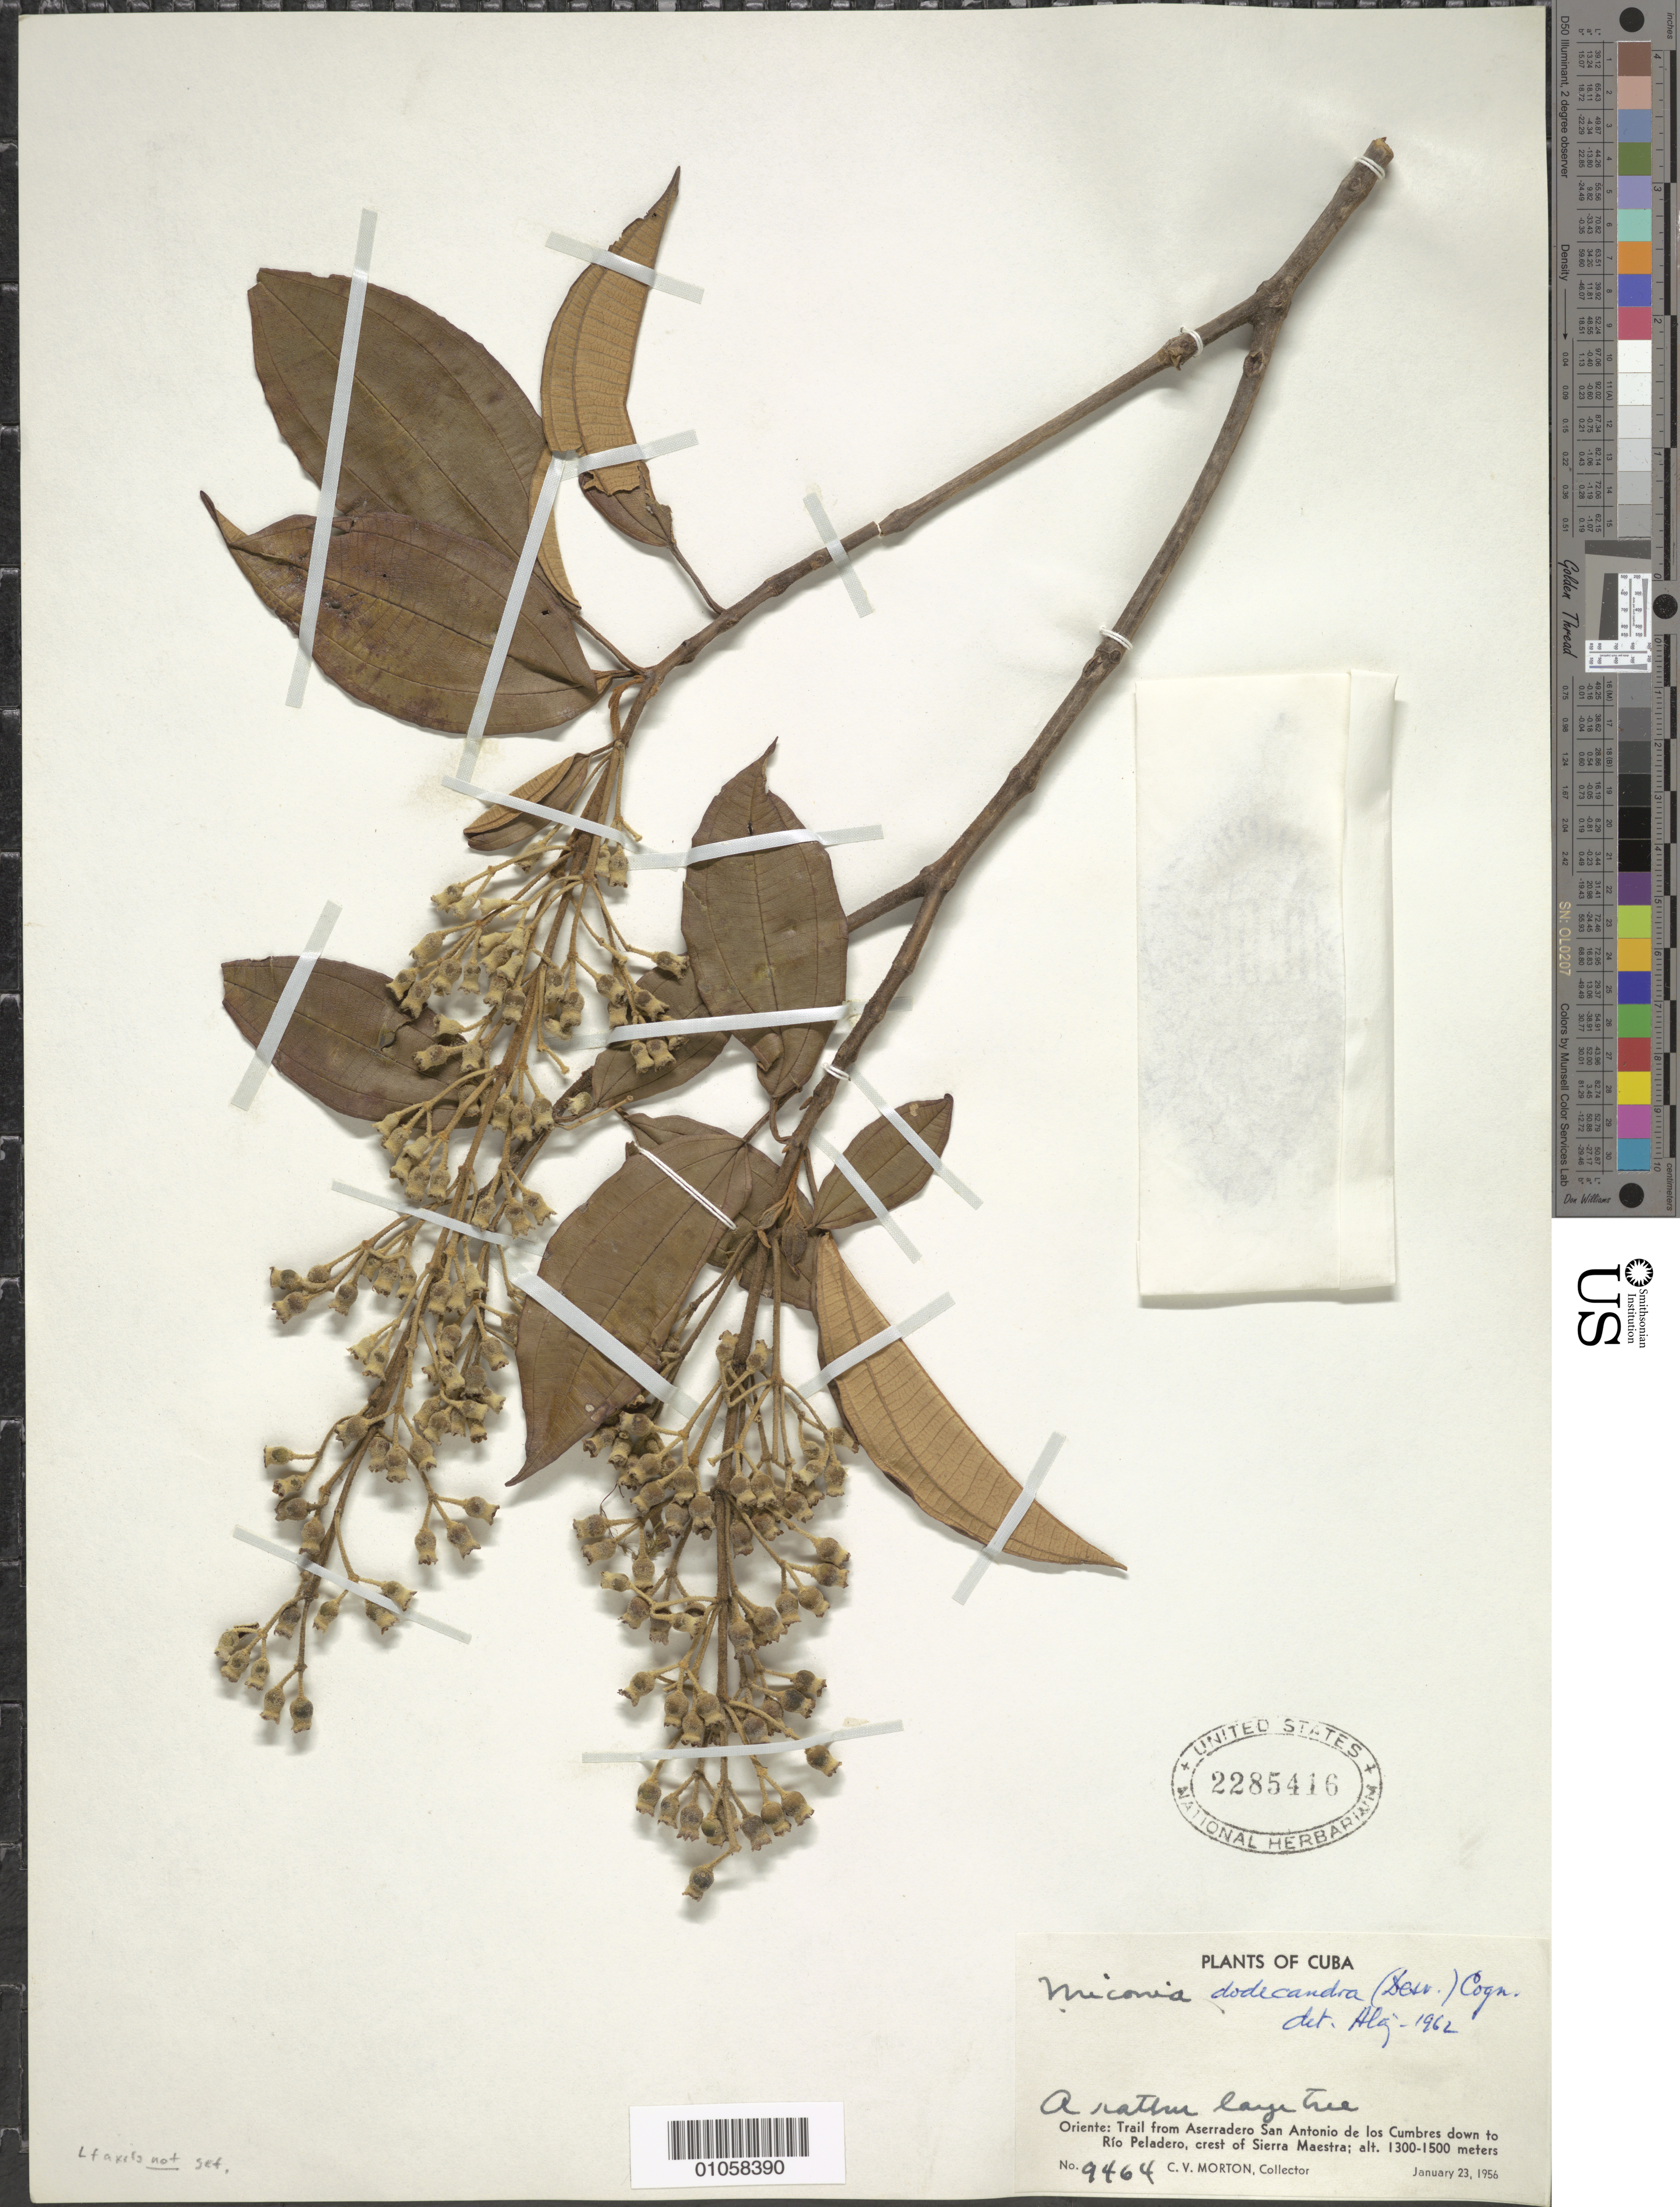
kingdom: Plantae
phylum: Tracheophyta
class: Magnoliopsida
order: Myrtales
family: Melastomataceae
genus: Miconia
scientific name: Miconia dodecandra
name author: Cogn.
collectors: C. V. Morton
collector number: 9464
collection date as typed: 23 Jan 1956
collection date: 1956-01-23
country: Cuba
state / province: Oriente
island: Cuba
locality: Sierra Maestra crest, trail from Asseradero San Antonio de los cumbres down to Río Peladero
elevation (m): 1300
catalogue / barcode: US 2285416